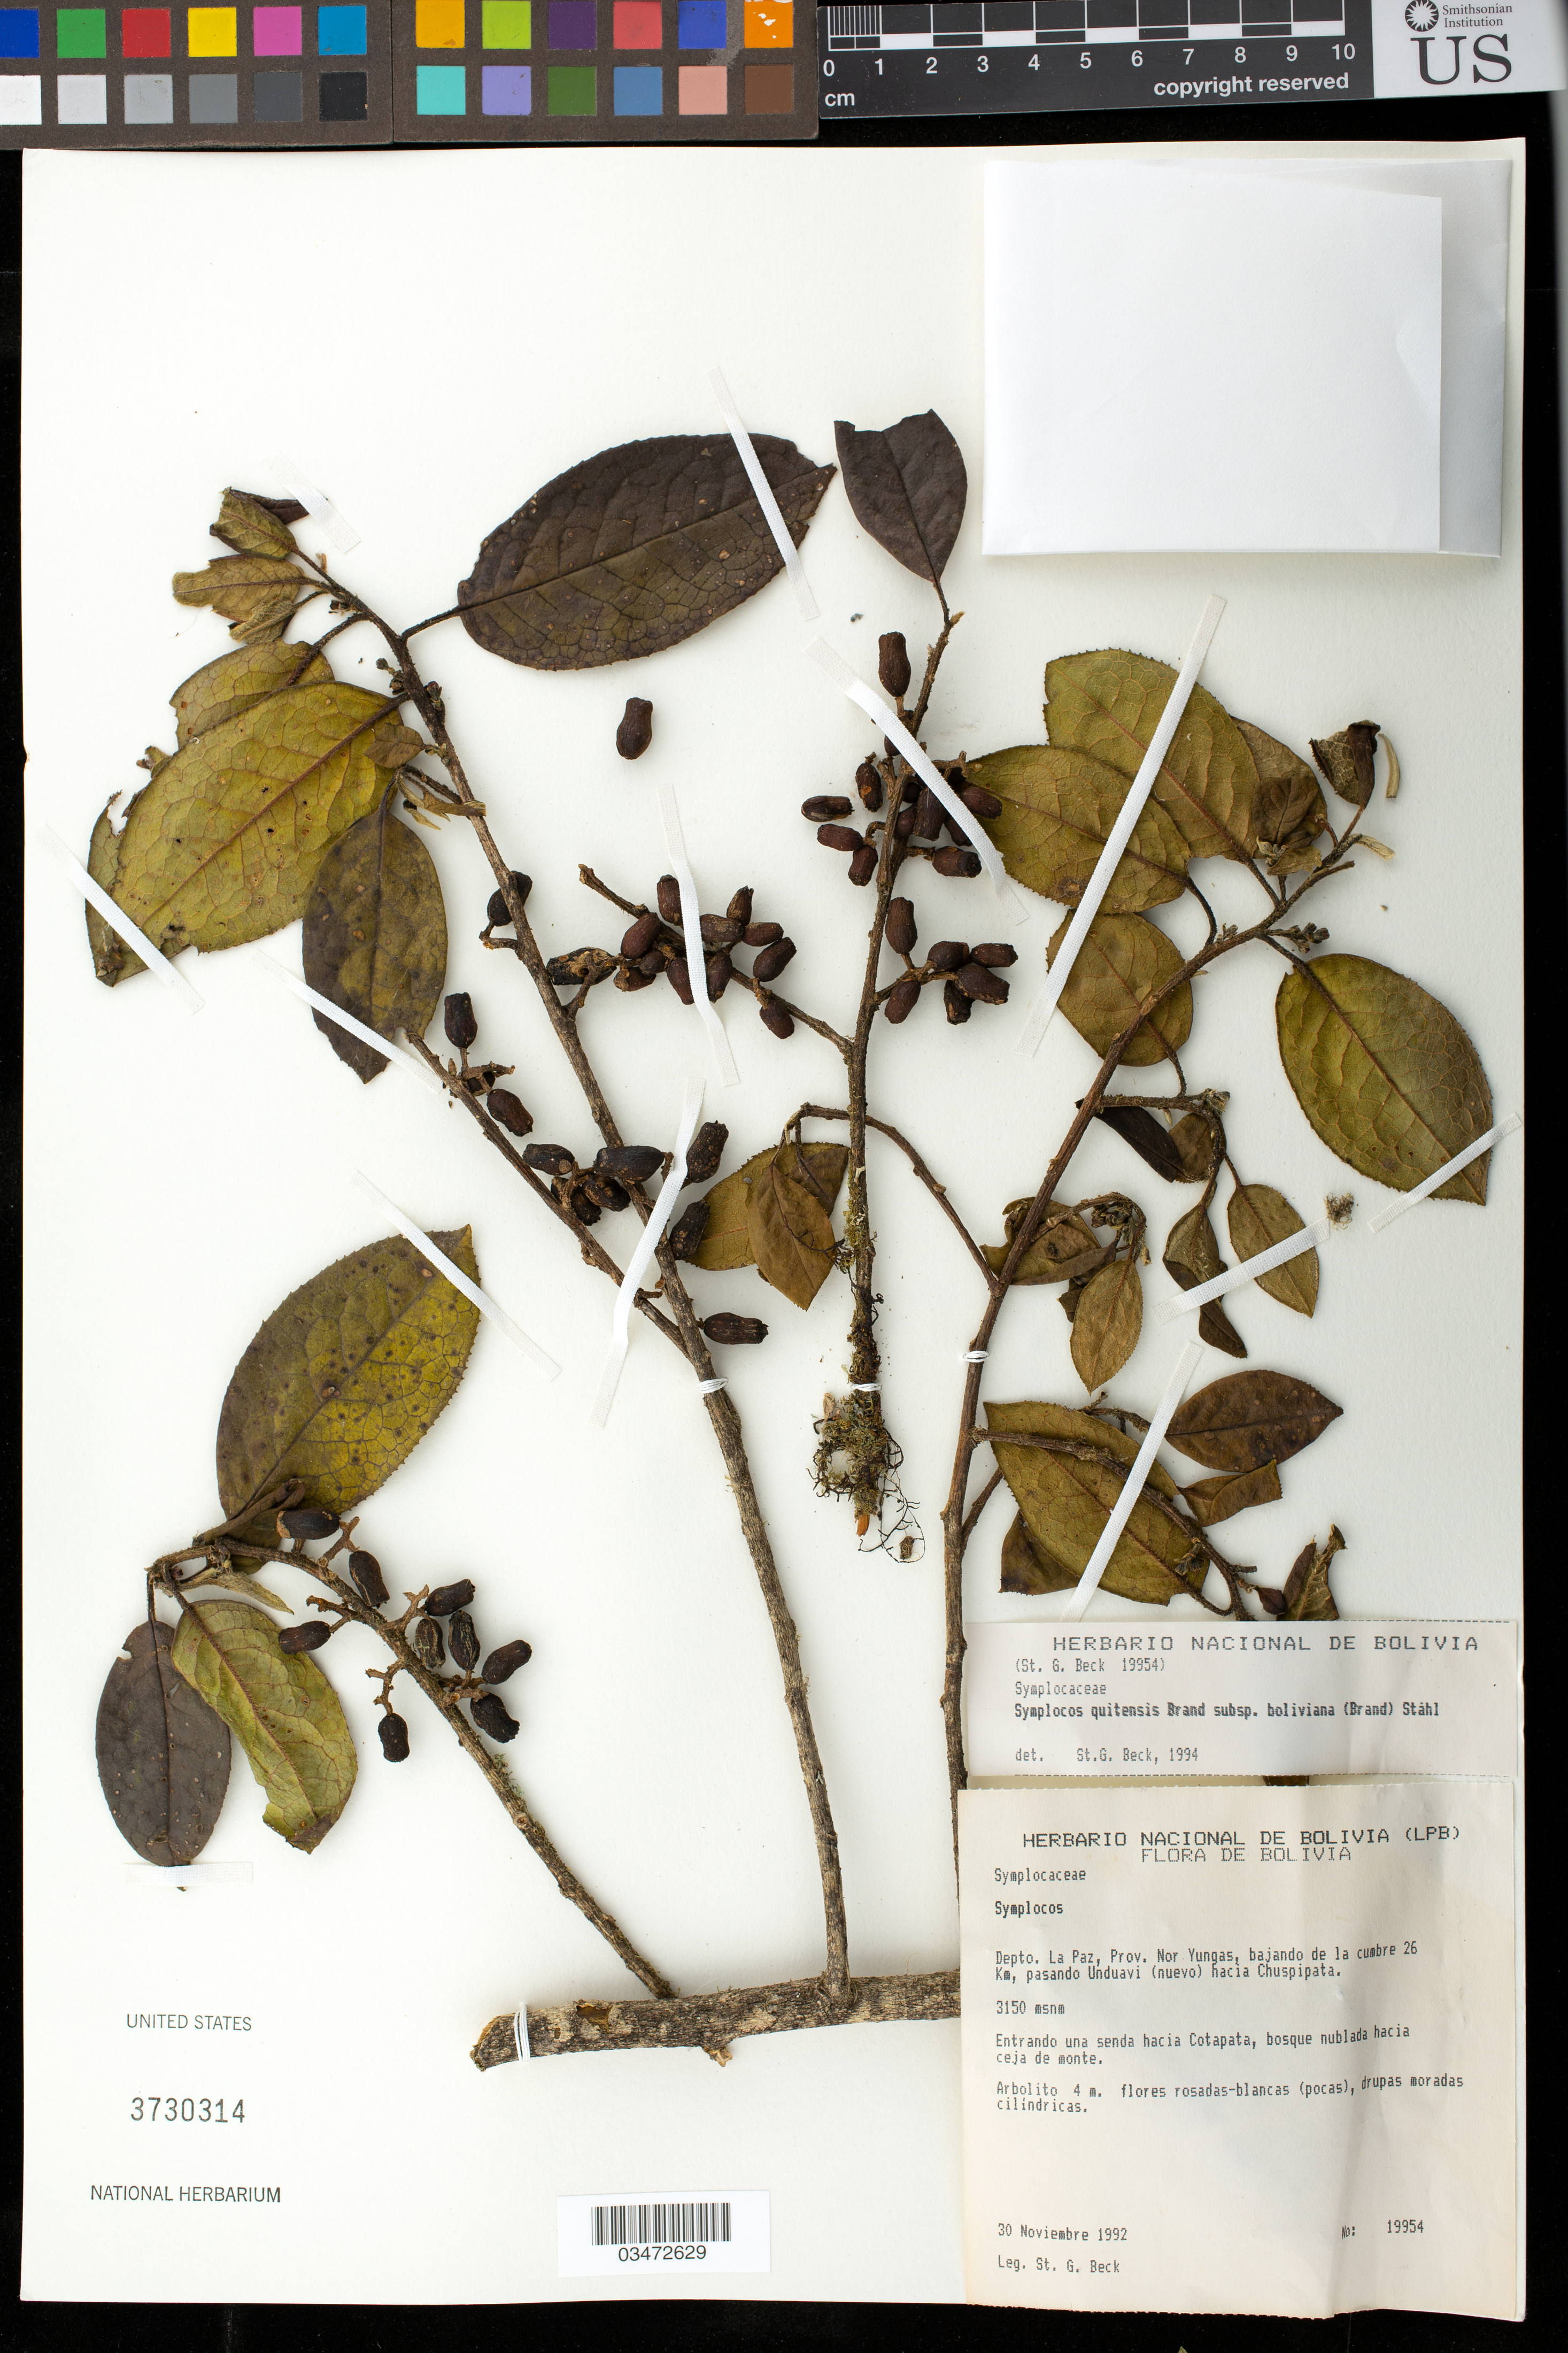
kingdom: Plantae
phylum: Tracheophyta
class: Magnoliopsida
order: Ericales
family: Symplocaceae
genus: Symplocos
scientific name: Symplocos quitensis subsp. boliviana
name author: (Brand) B. Ståhl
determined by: Beck, St. G.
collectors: S. G. Beck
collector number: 19954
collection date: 1992-11-30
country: Bolivia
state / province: La Paz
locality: Depto. La Paz, Prov. Nor Yungas, bajando de la cumbre 26 Km, pasando Unduavi (nuevo) hacia Chuspipata.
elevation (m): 3150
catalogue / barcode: US 3730314